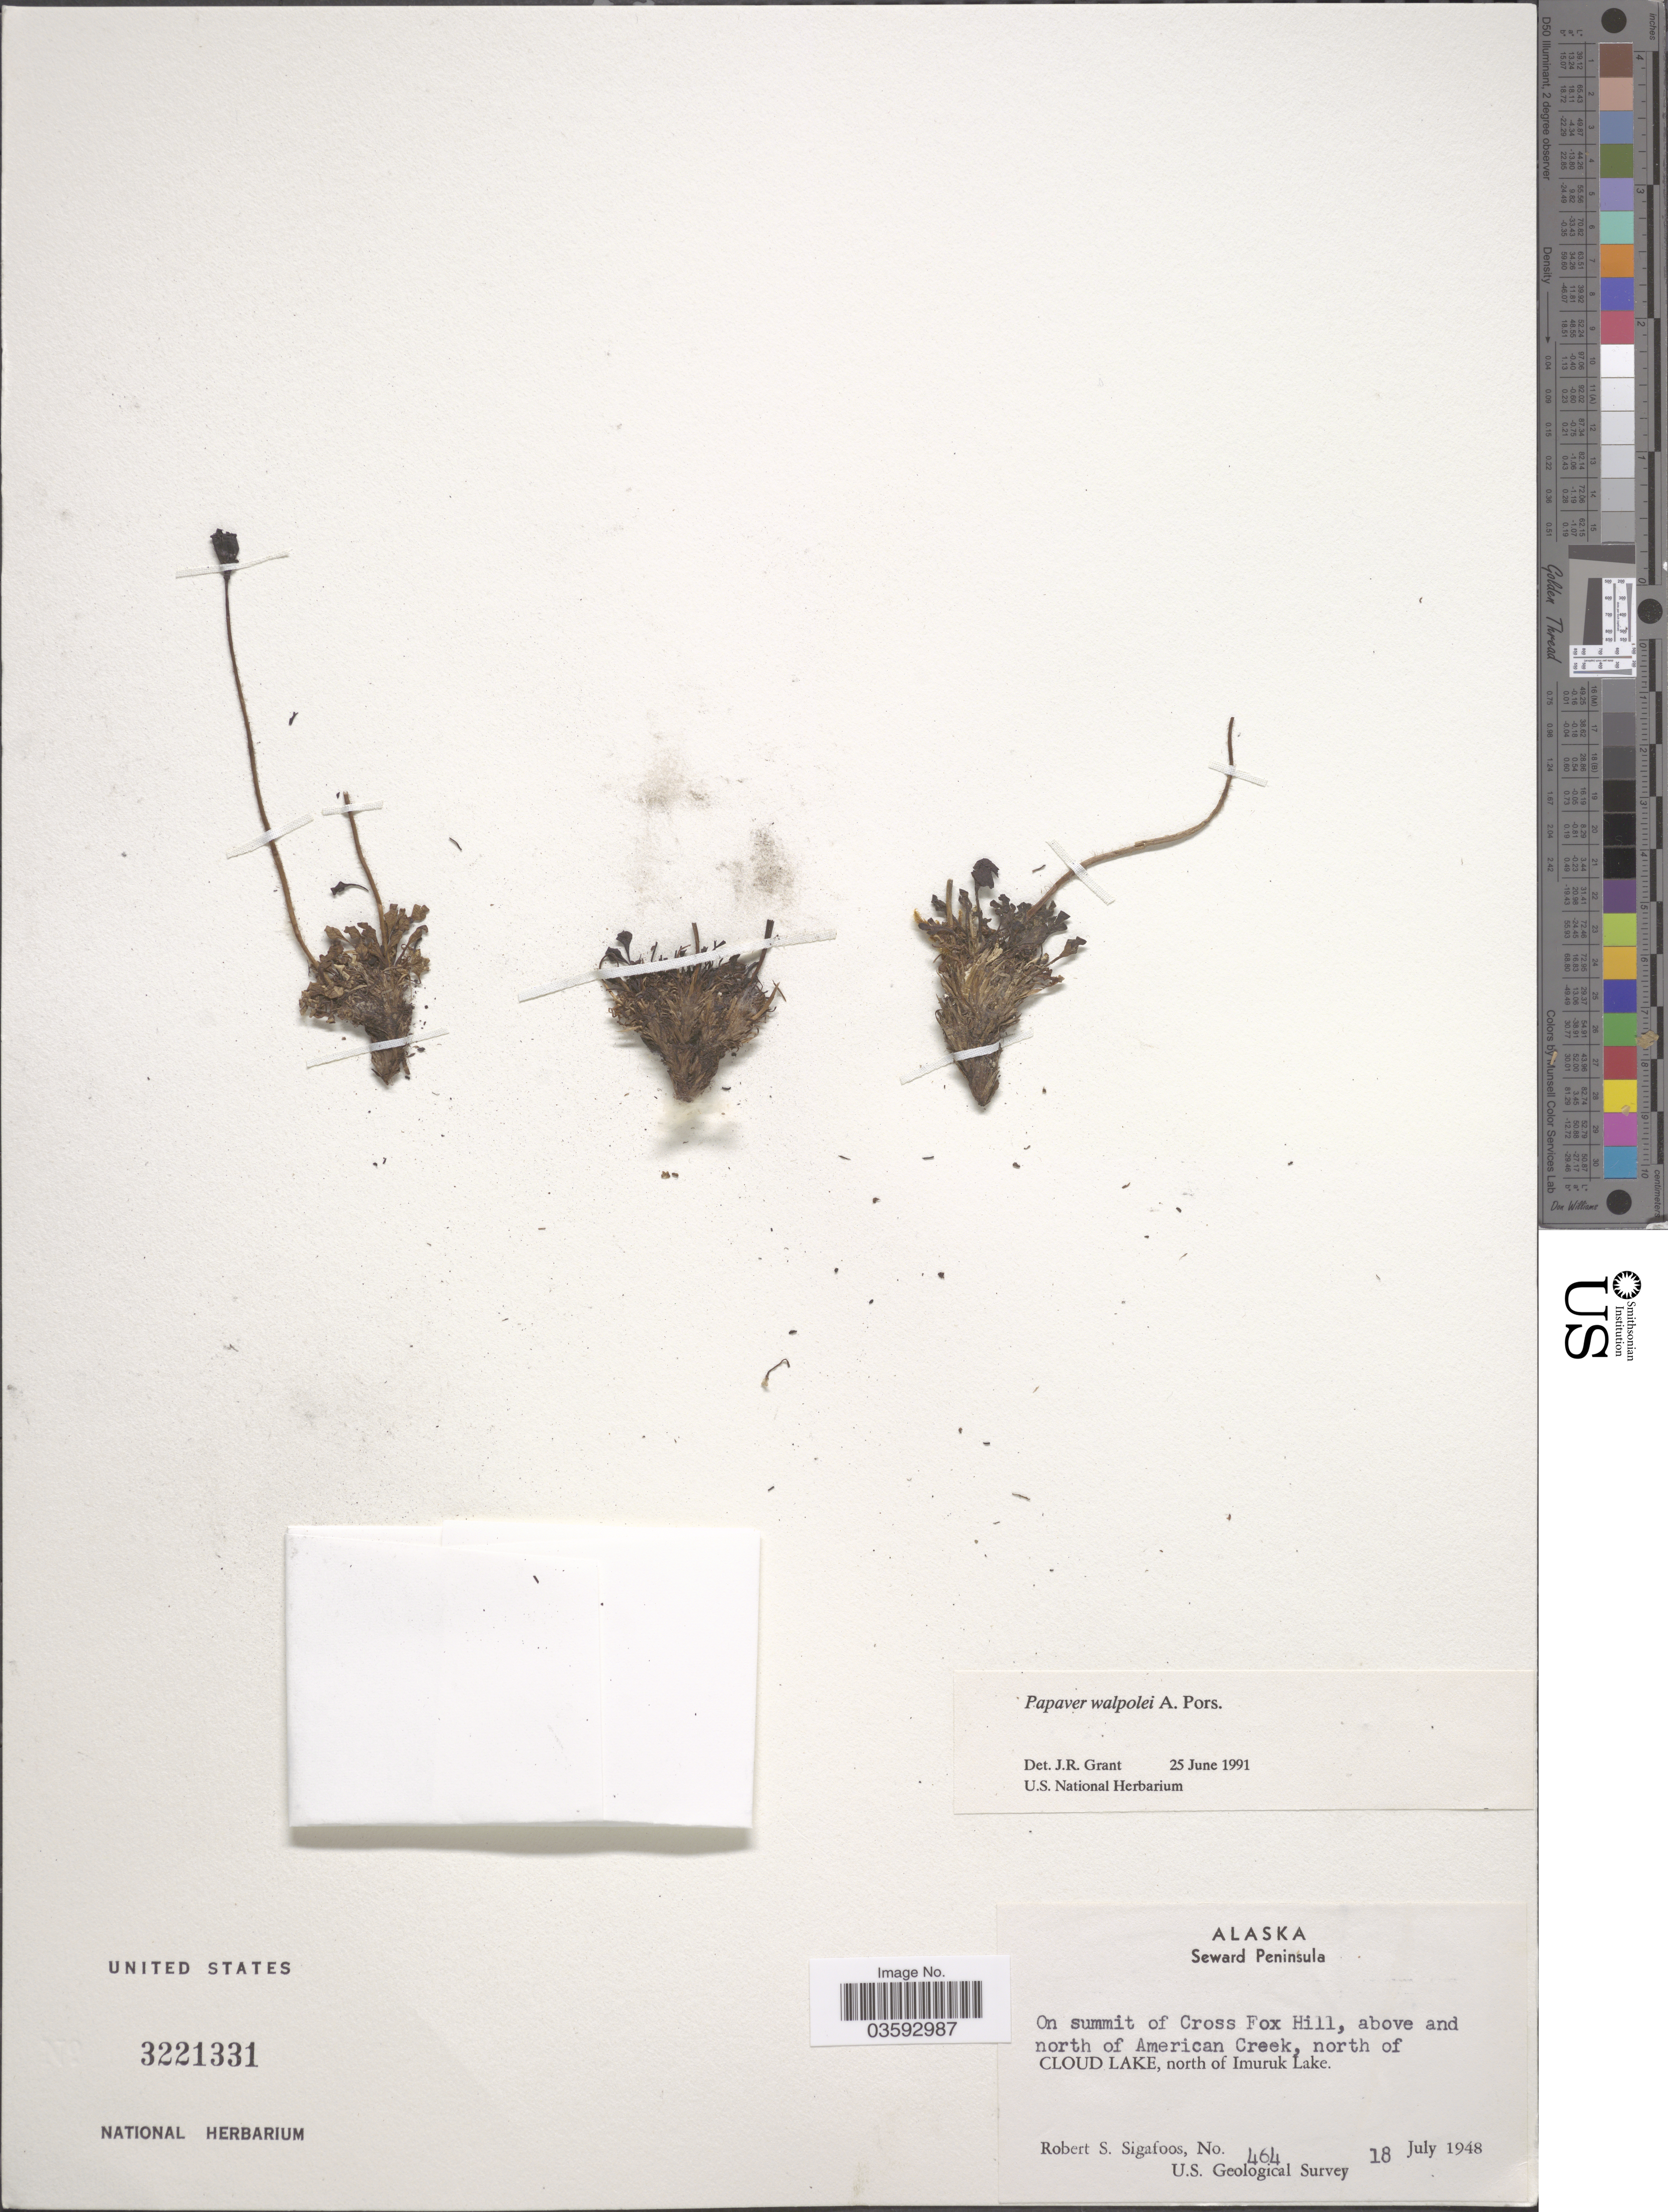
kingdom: Plantae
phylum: Tracheophyta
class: Magnoliopsida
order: Ranunculales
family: Papaveraceae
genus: Papaver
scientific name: Papaver walpolei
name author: A.E. Porsild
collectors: R. Sigafoos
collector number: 464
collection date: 1948-07-18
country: United States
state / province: Alaska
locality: Seward Peninsula. On summit of Cross Fox Hill, above and north of American Creek, north of Cloud Lake, north of Imuruk Lake.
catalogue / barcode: US 3221331